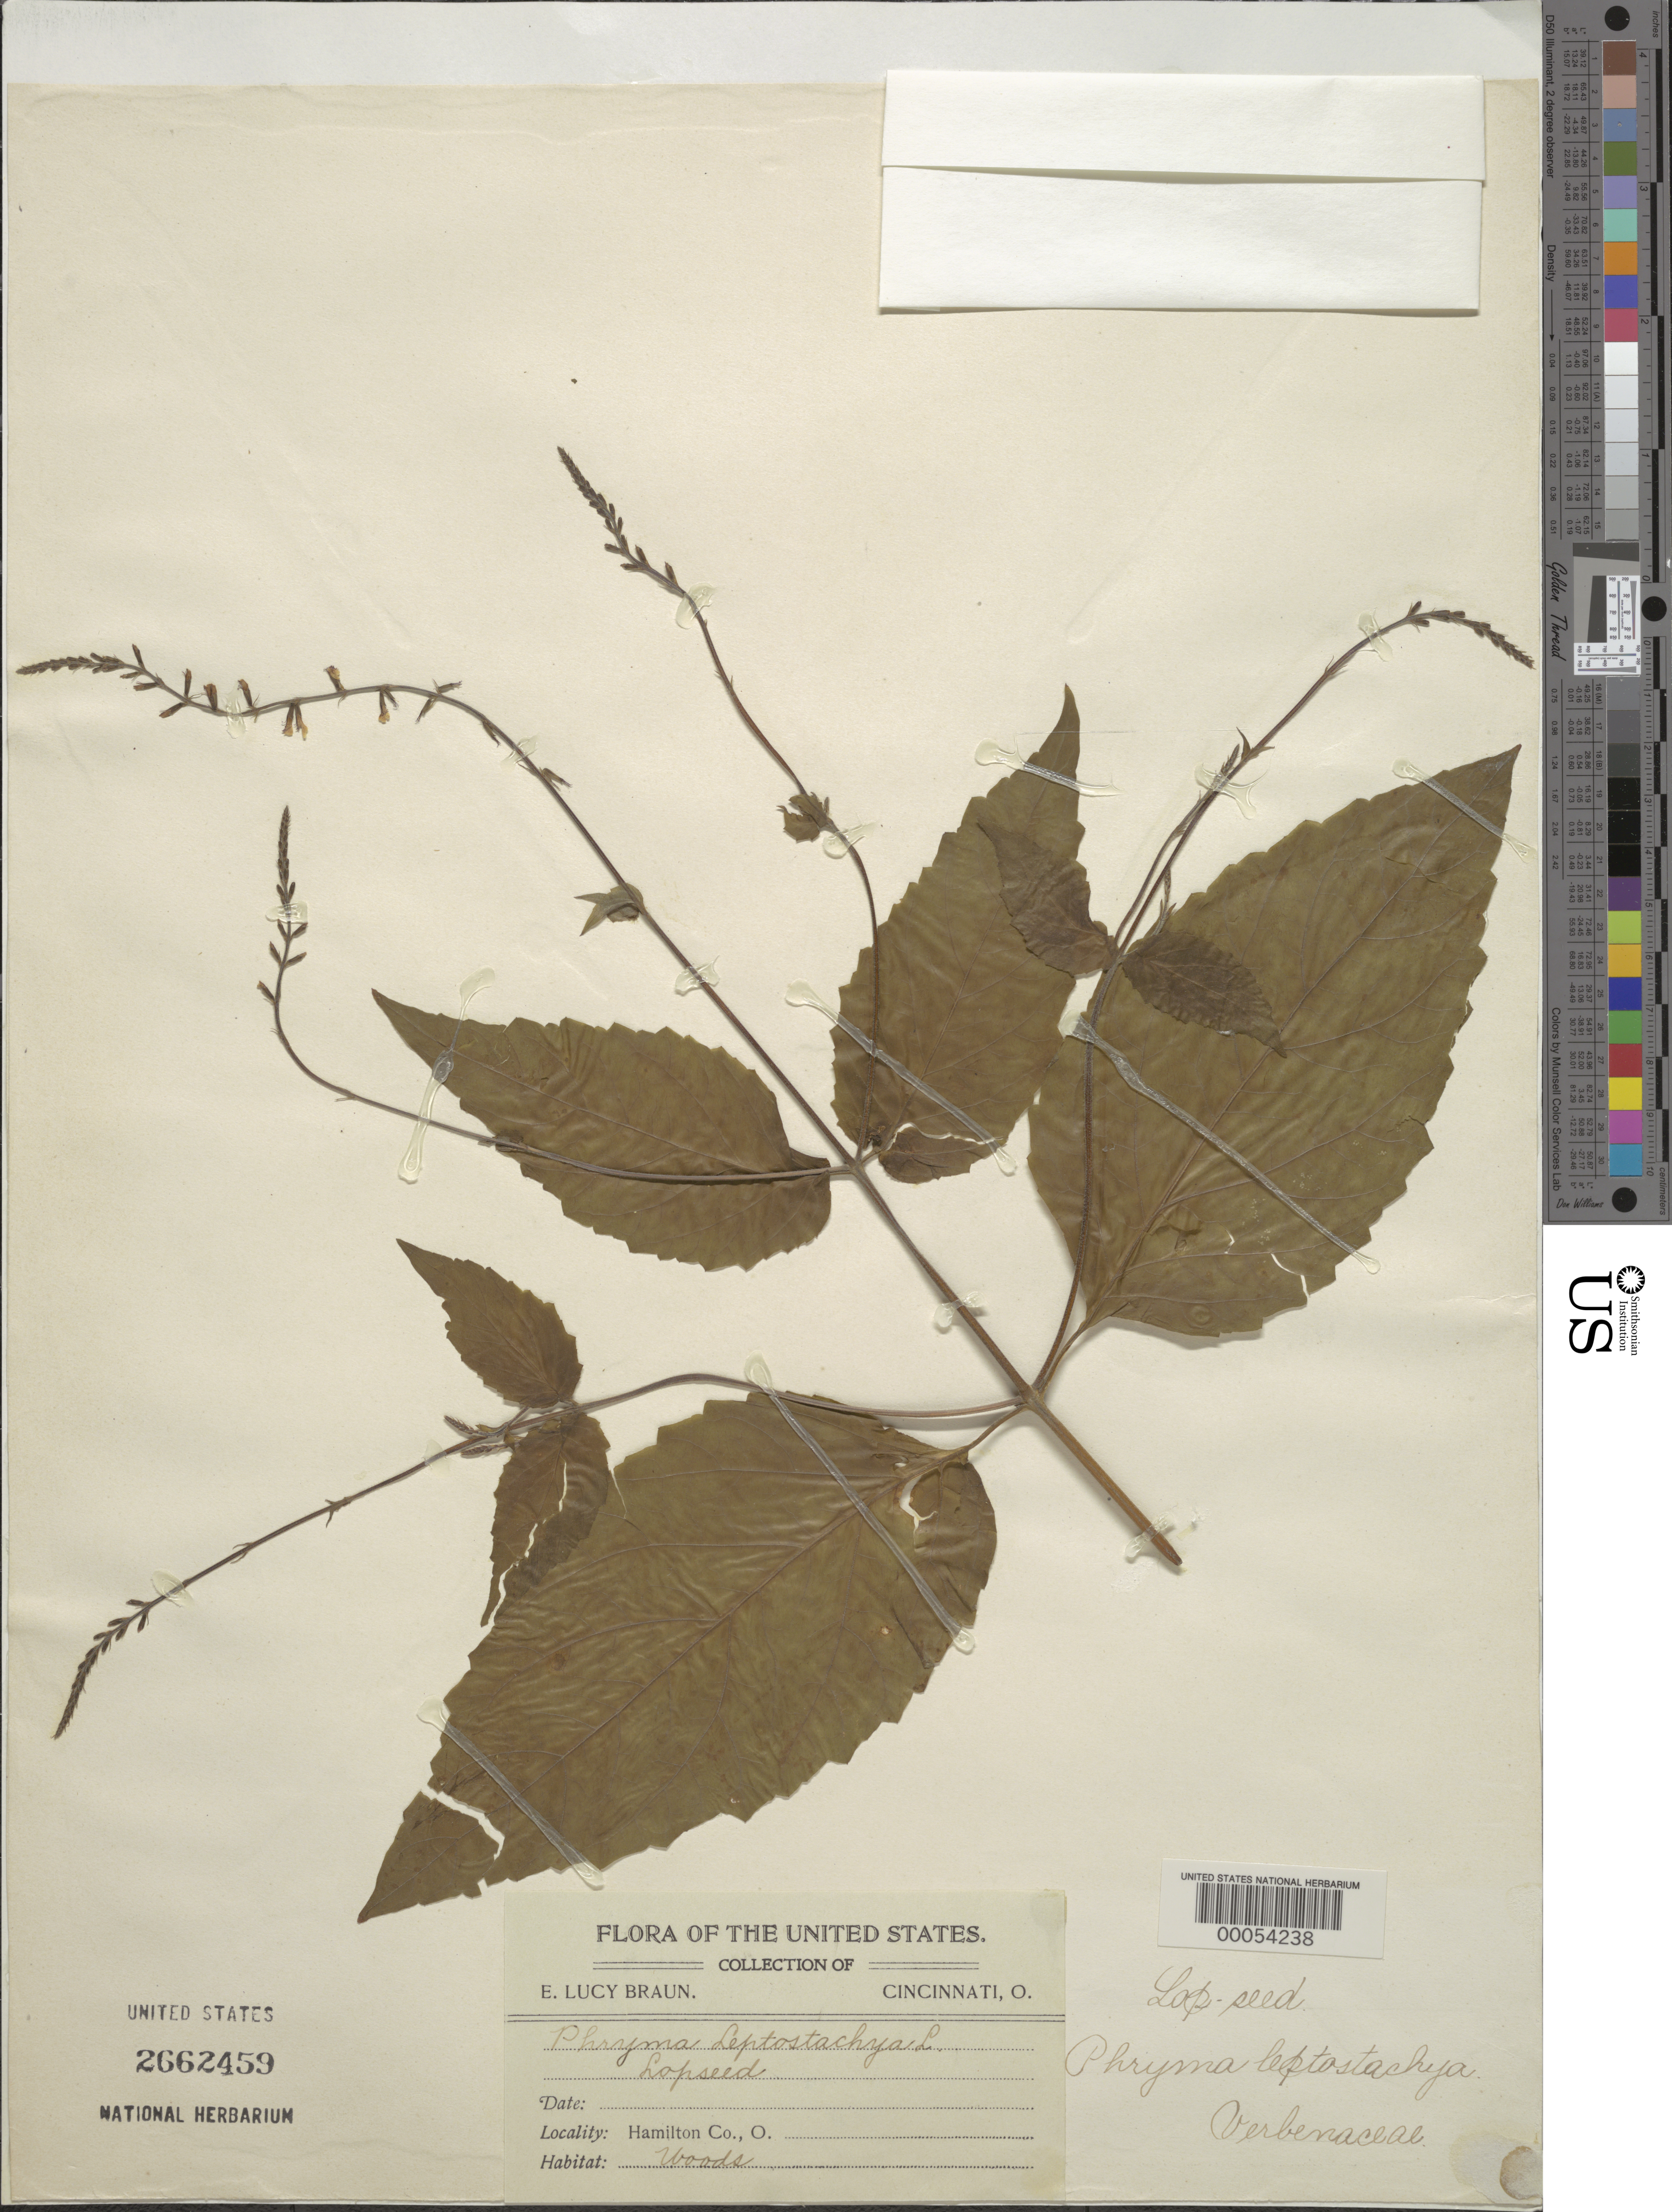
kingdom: Plantae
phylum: Tracheophyta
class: Magnoliopsida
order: Lamiales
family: Phrymaceae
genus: Phryma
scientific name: Phryma leptostachya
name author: L.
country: United States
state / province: Ohio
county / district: Hamilton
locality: Cincinnati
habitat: In woods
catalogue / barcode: US 2662459